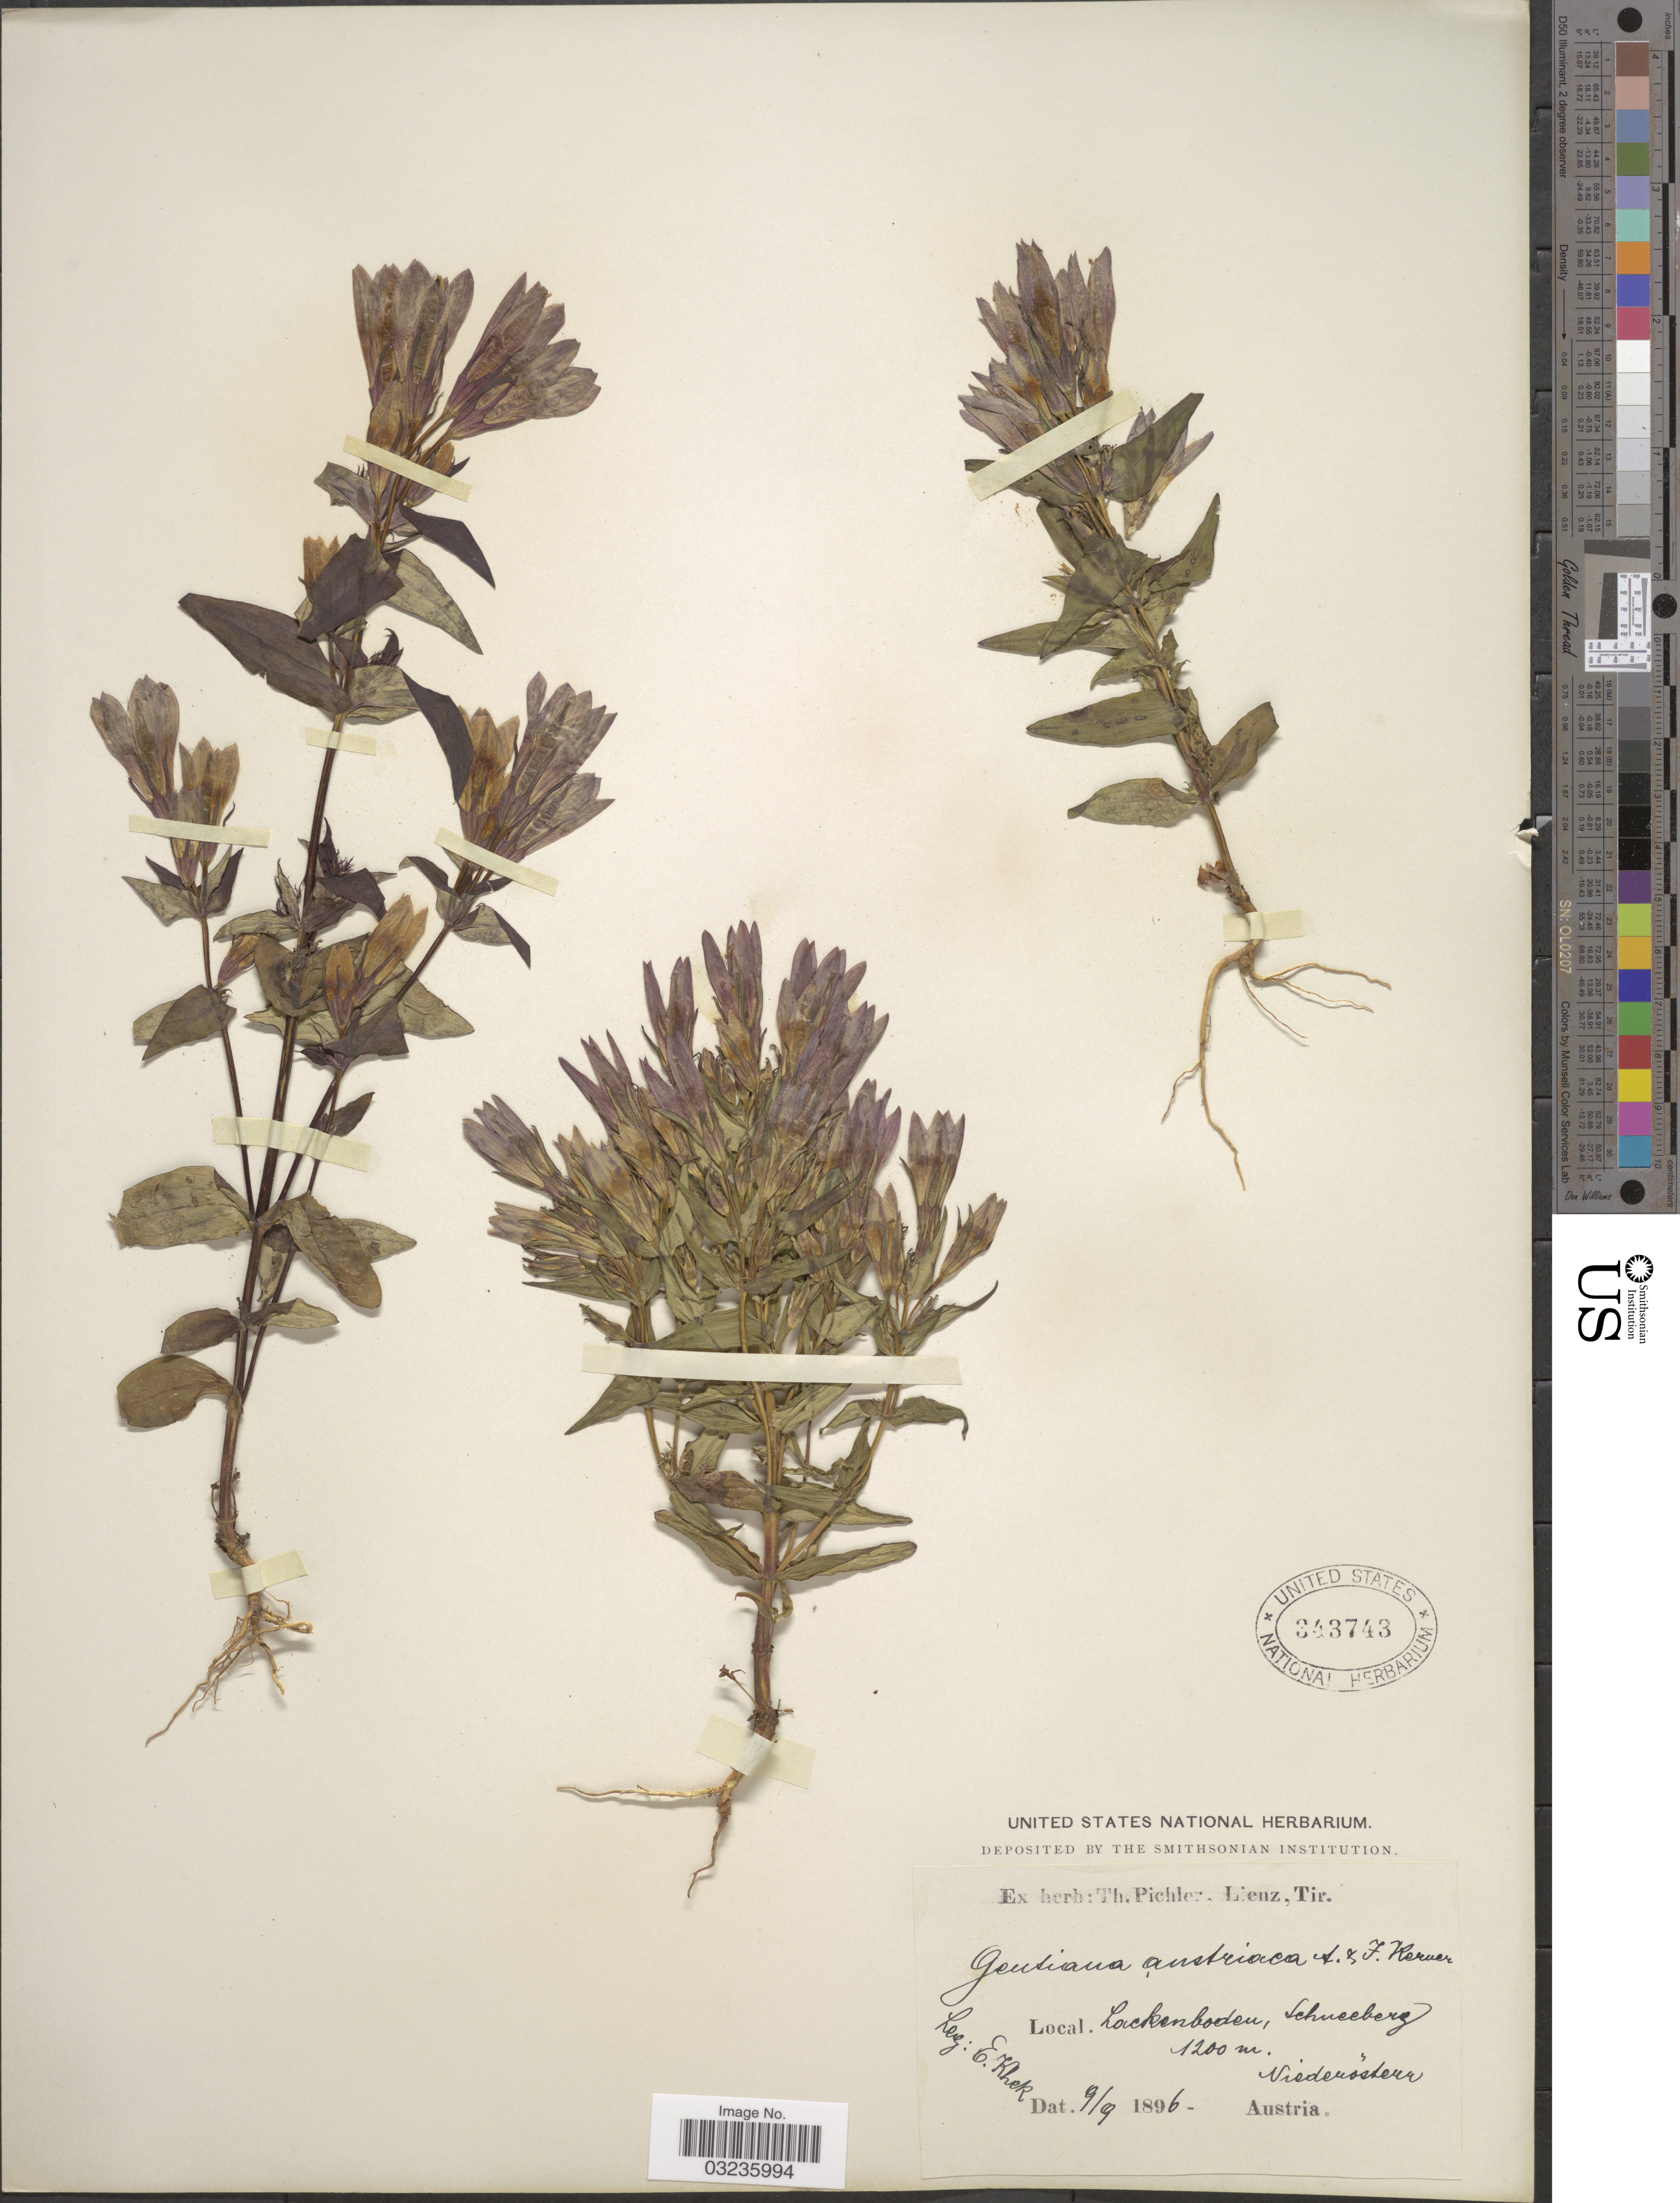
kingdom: Plantae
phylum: Tracheophyta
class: Magnoliopsida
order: Gentianales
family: Gentianaceae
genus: Gentiana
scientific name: Gentiana austriaca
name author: A. Kern. & Jos. Kern.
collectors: E. J. Khek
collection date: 1896-09-09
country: Austria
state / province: Tirol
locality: Lackenboden, Schneeberg, Niederöstern.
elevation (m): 1200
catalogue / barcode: US 343743